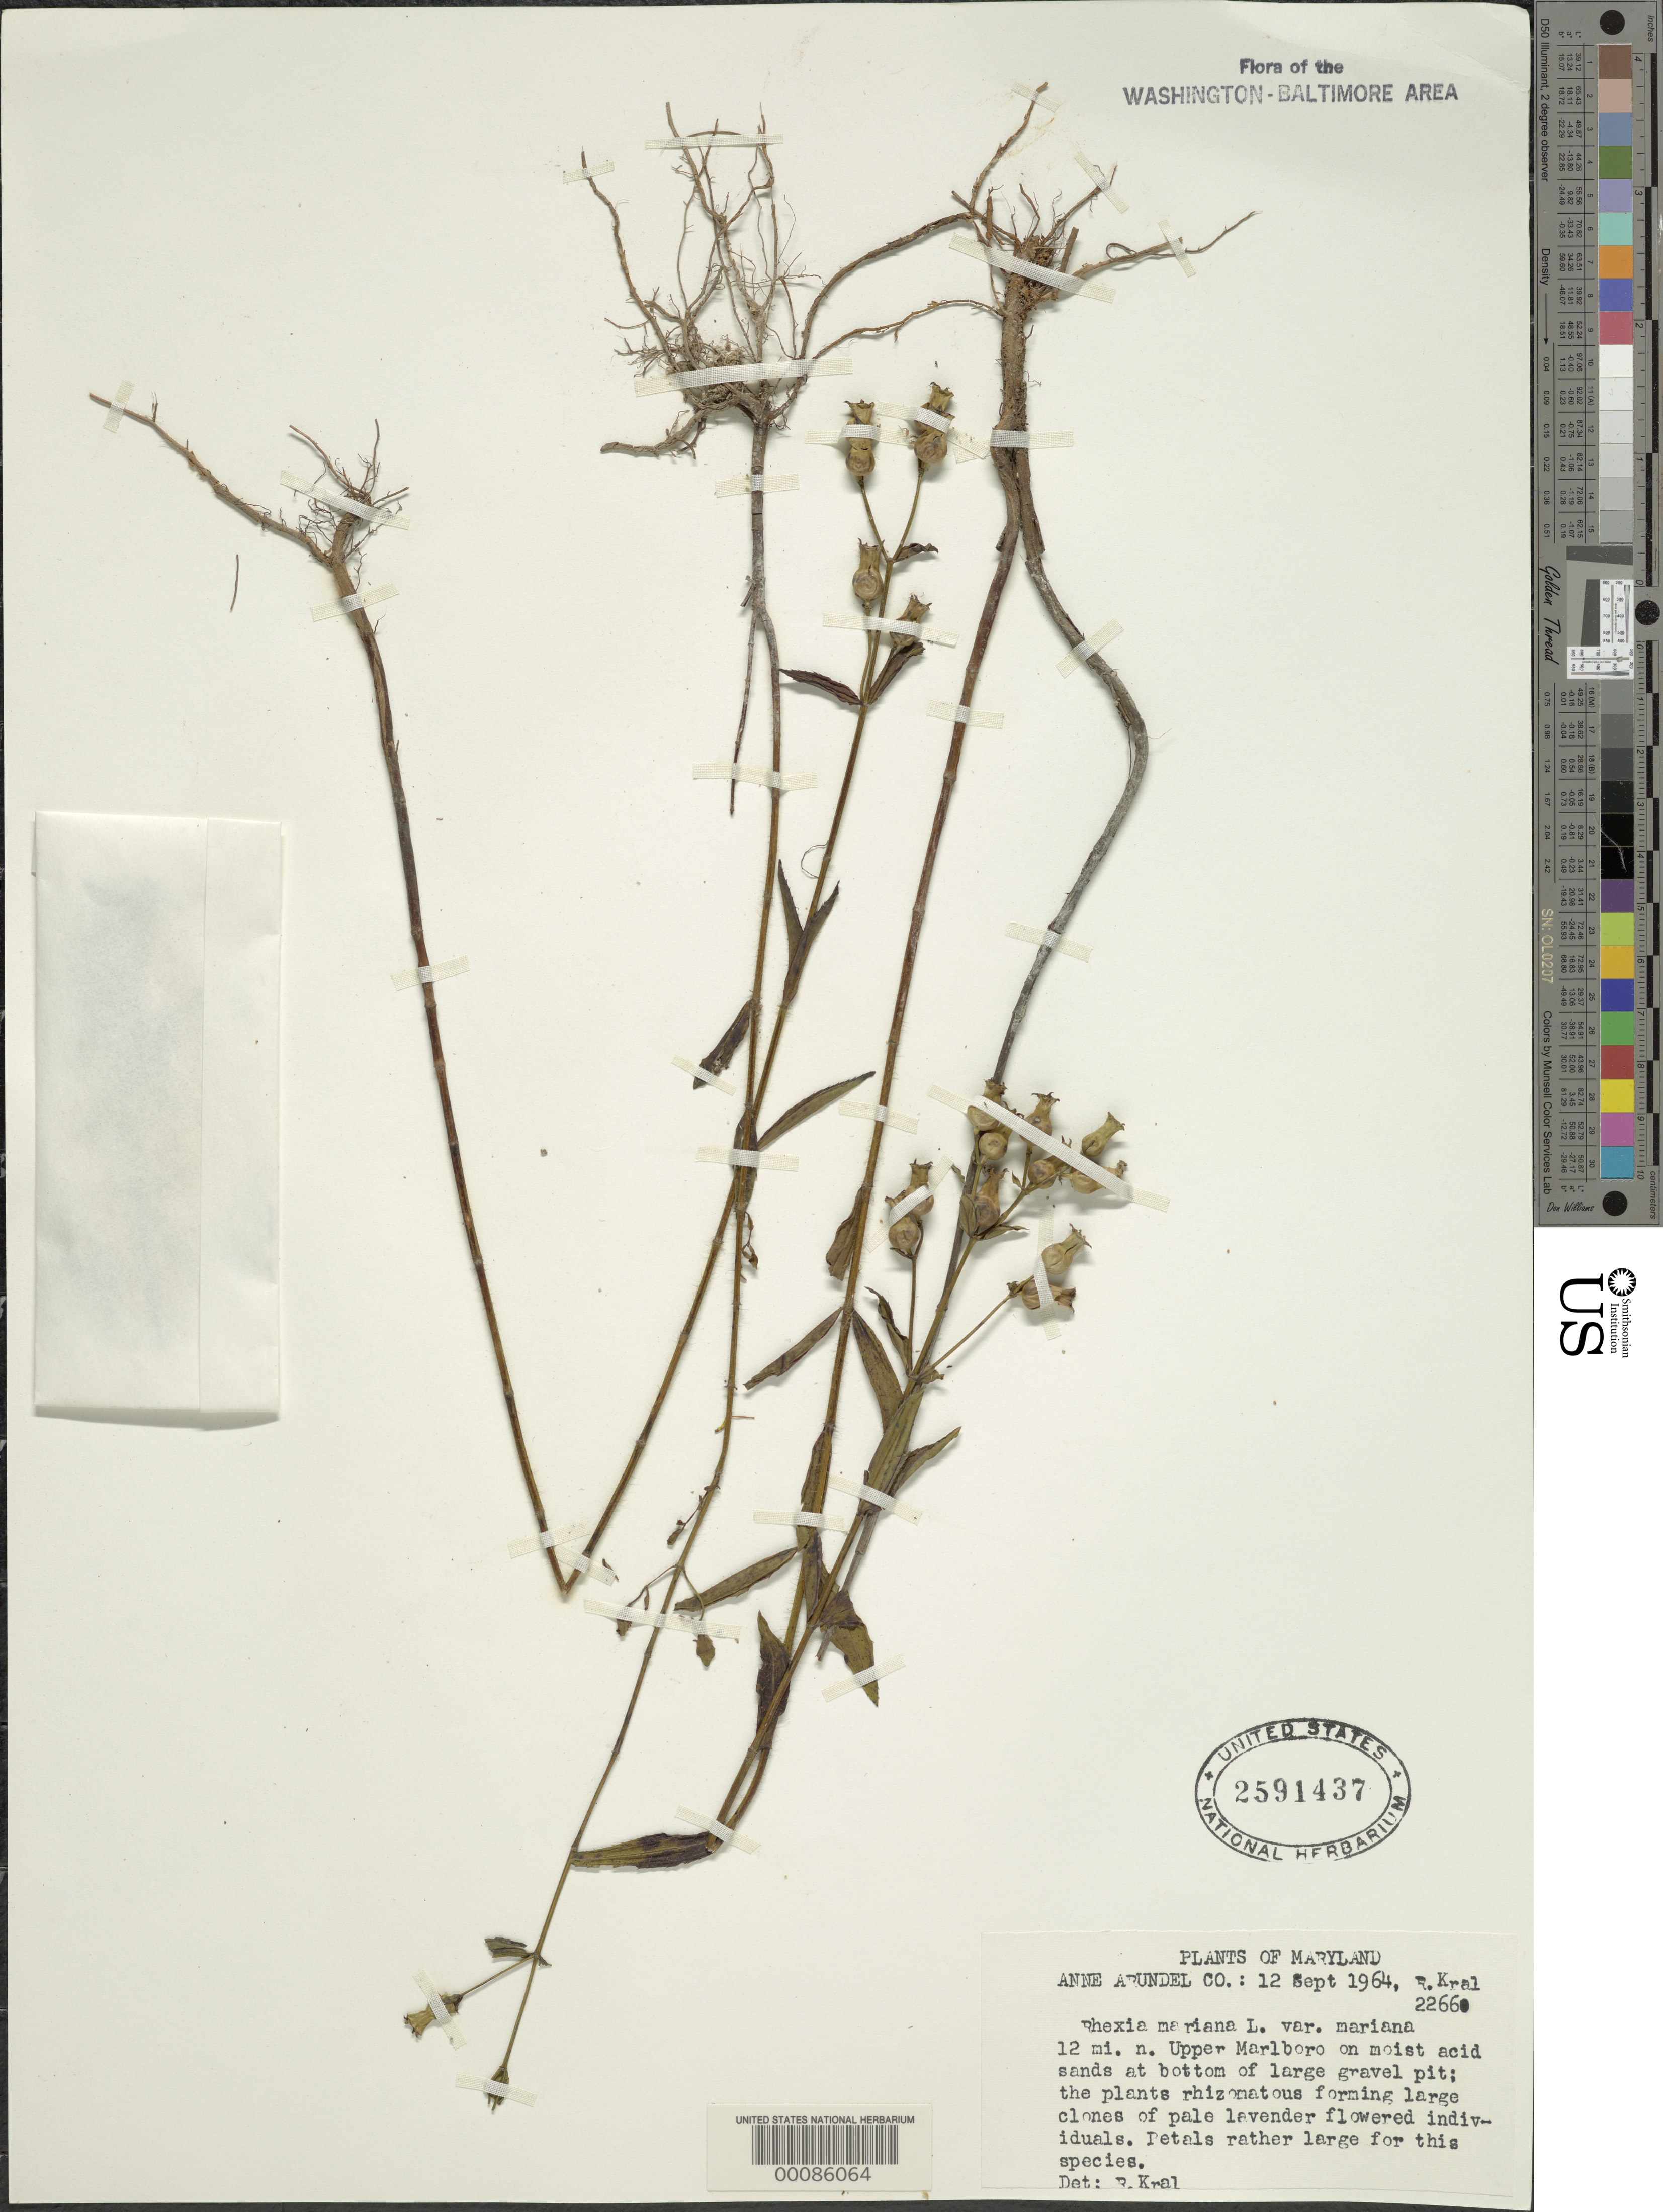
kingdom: Plantae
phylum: Tracheophyta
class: Magnoliopsida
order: Myrtales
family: Melastomataceae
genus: Rhexia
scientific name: Rhexia mariana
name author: L.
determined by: Ral, R.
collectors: R. Kral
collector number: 2266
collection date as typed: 12 Sep 1964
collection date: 1964-09-12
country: United States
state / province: Maryland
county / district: Prince George's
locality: Upper Marlboro, 12 mi. N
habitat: Moist acid sands at bottom of large gravel pit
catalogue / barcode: US 2591437